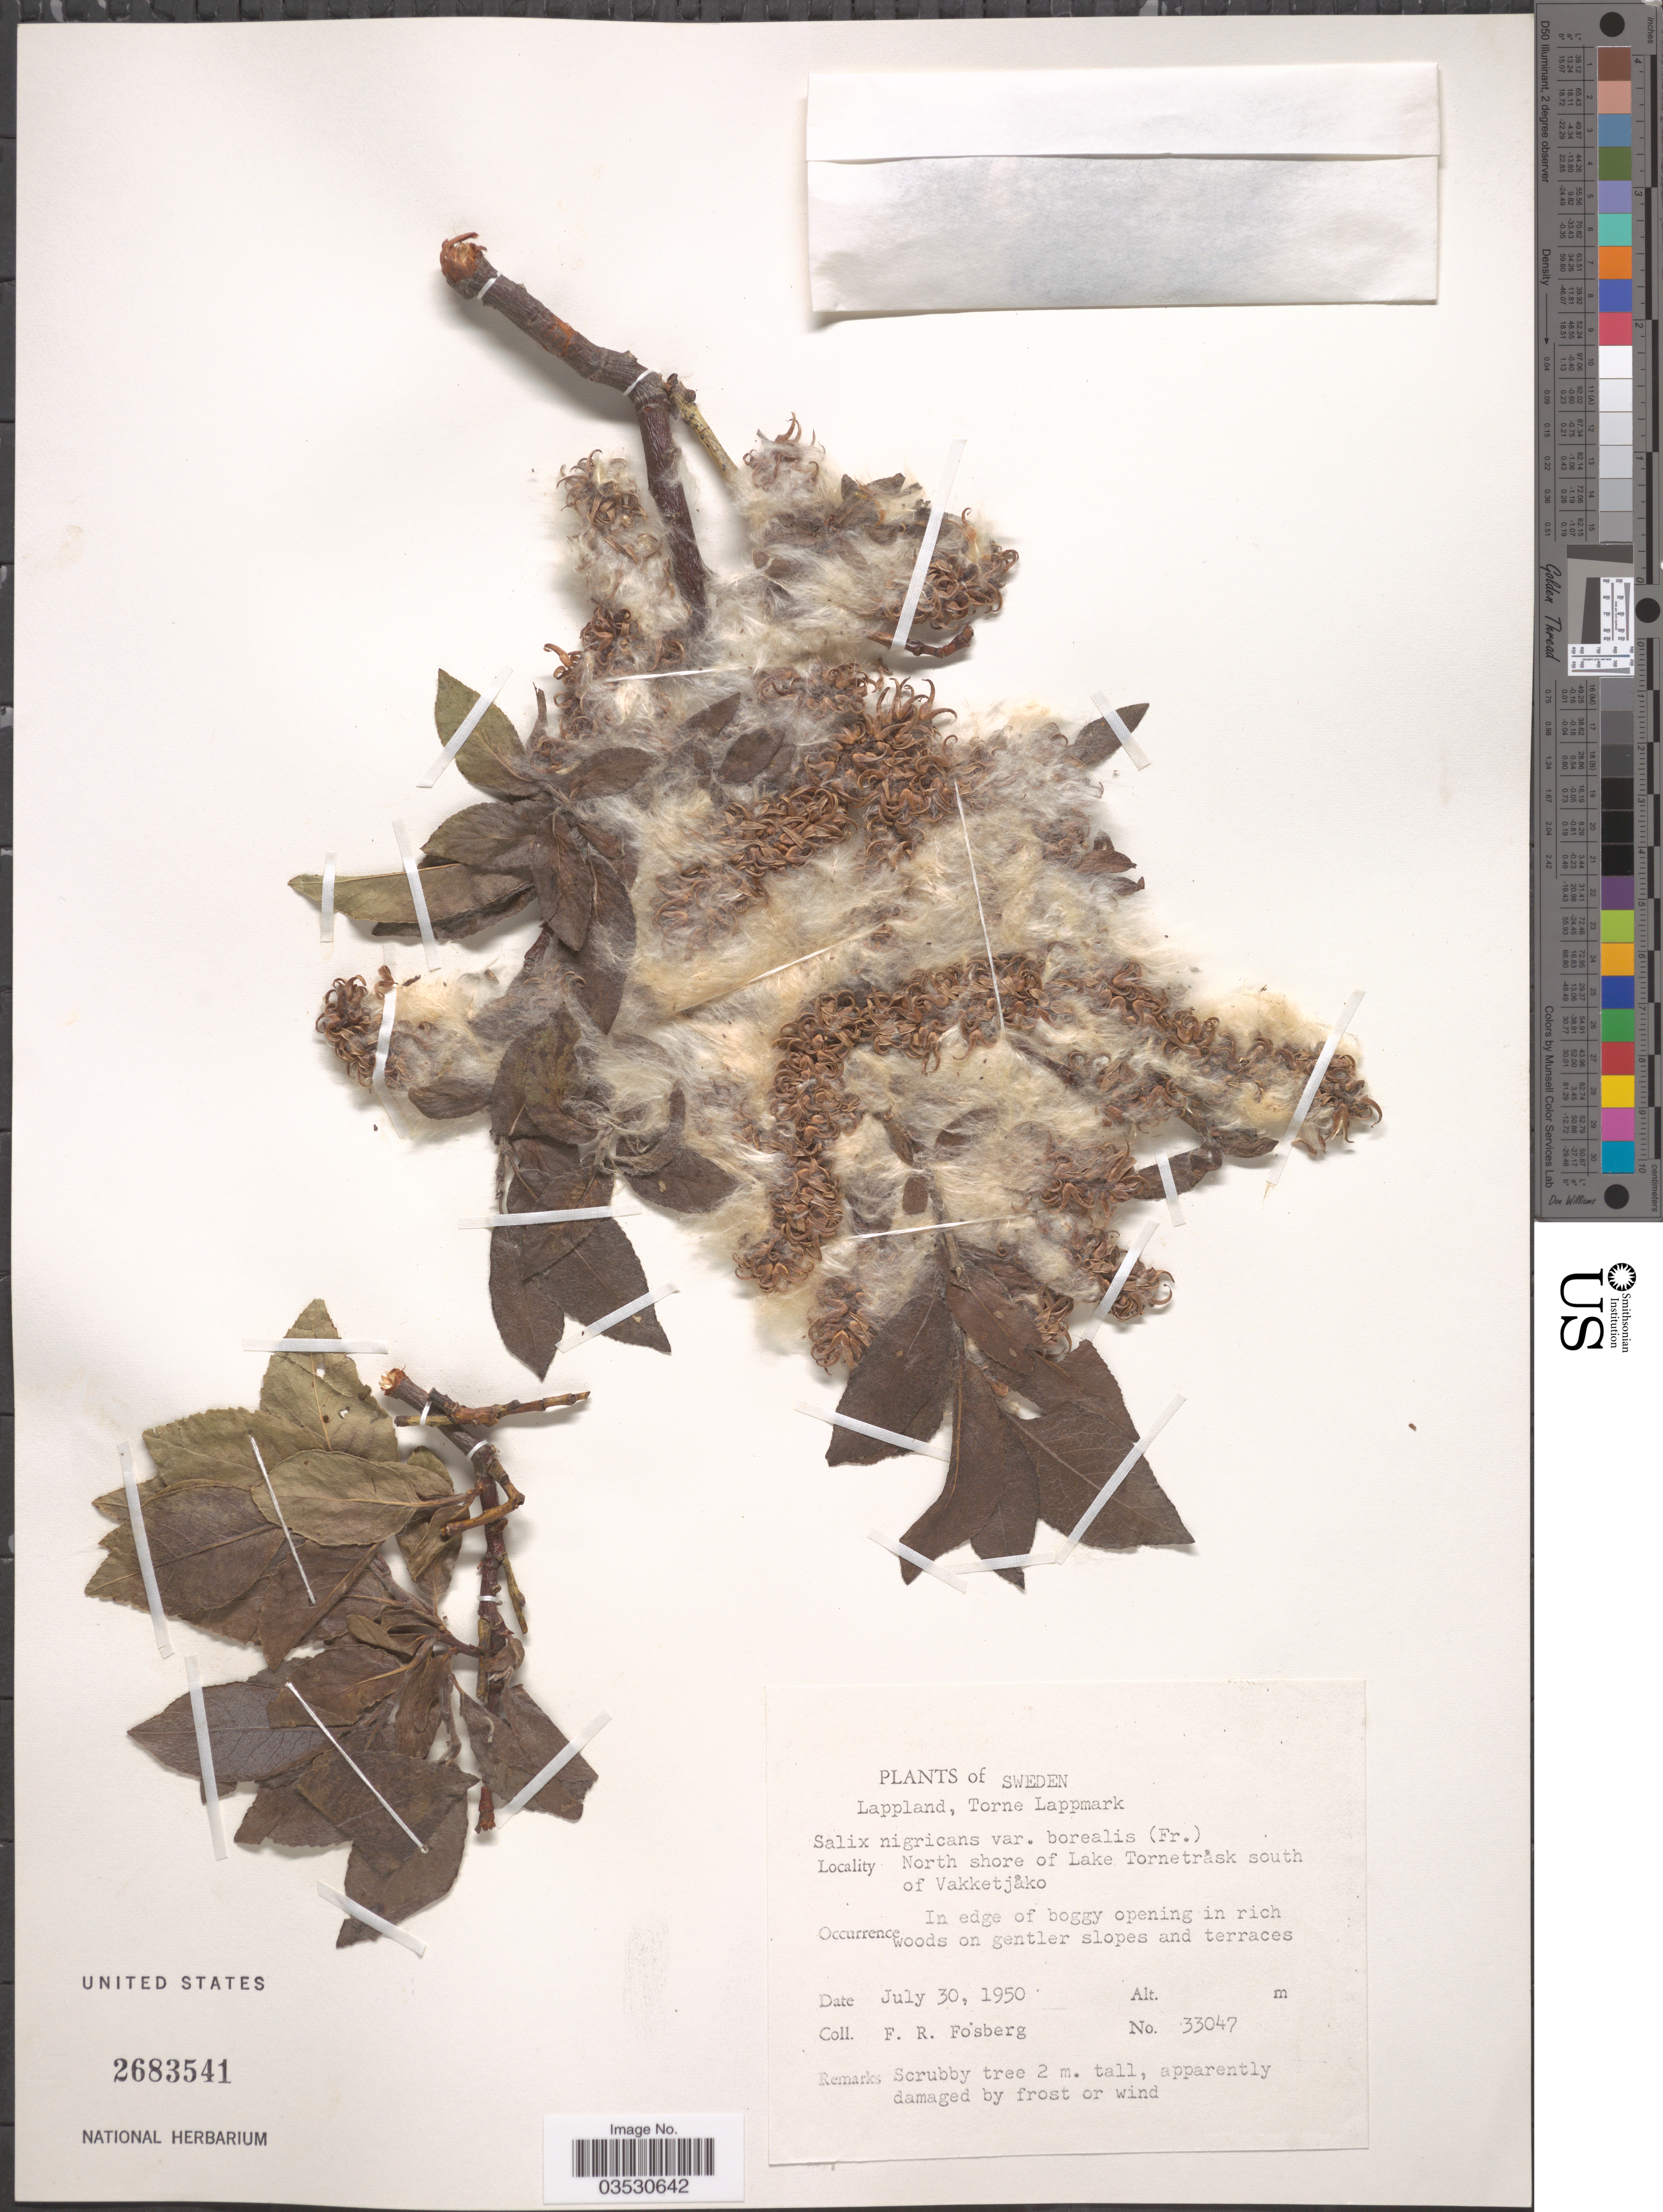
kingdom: Plantae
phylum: Tracheophyta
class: Magnoliopsida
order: Malpighiales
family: Salicaceae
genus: Salix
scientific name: Salix myrsinifolia subsp. borealis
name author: (Flod.) A.K. Skvortsov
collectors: F. R. Fosberg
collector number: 33047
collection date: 1950-07-30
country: Sweden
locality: Lappland, Torne Lappmark. North shore of Lake Tornetrask south of Vakketjåko.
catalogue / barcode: US 2683541